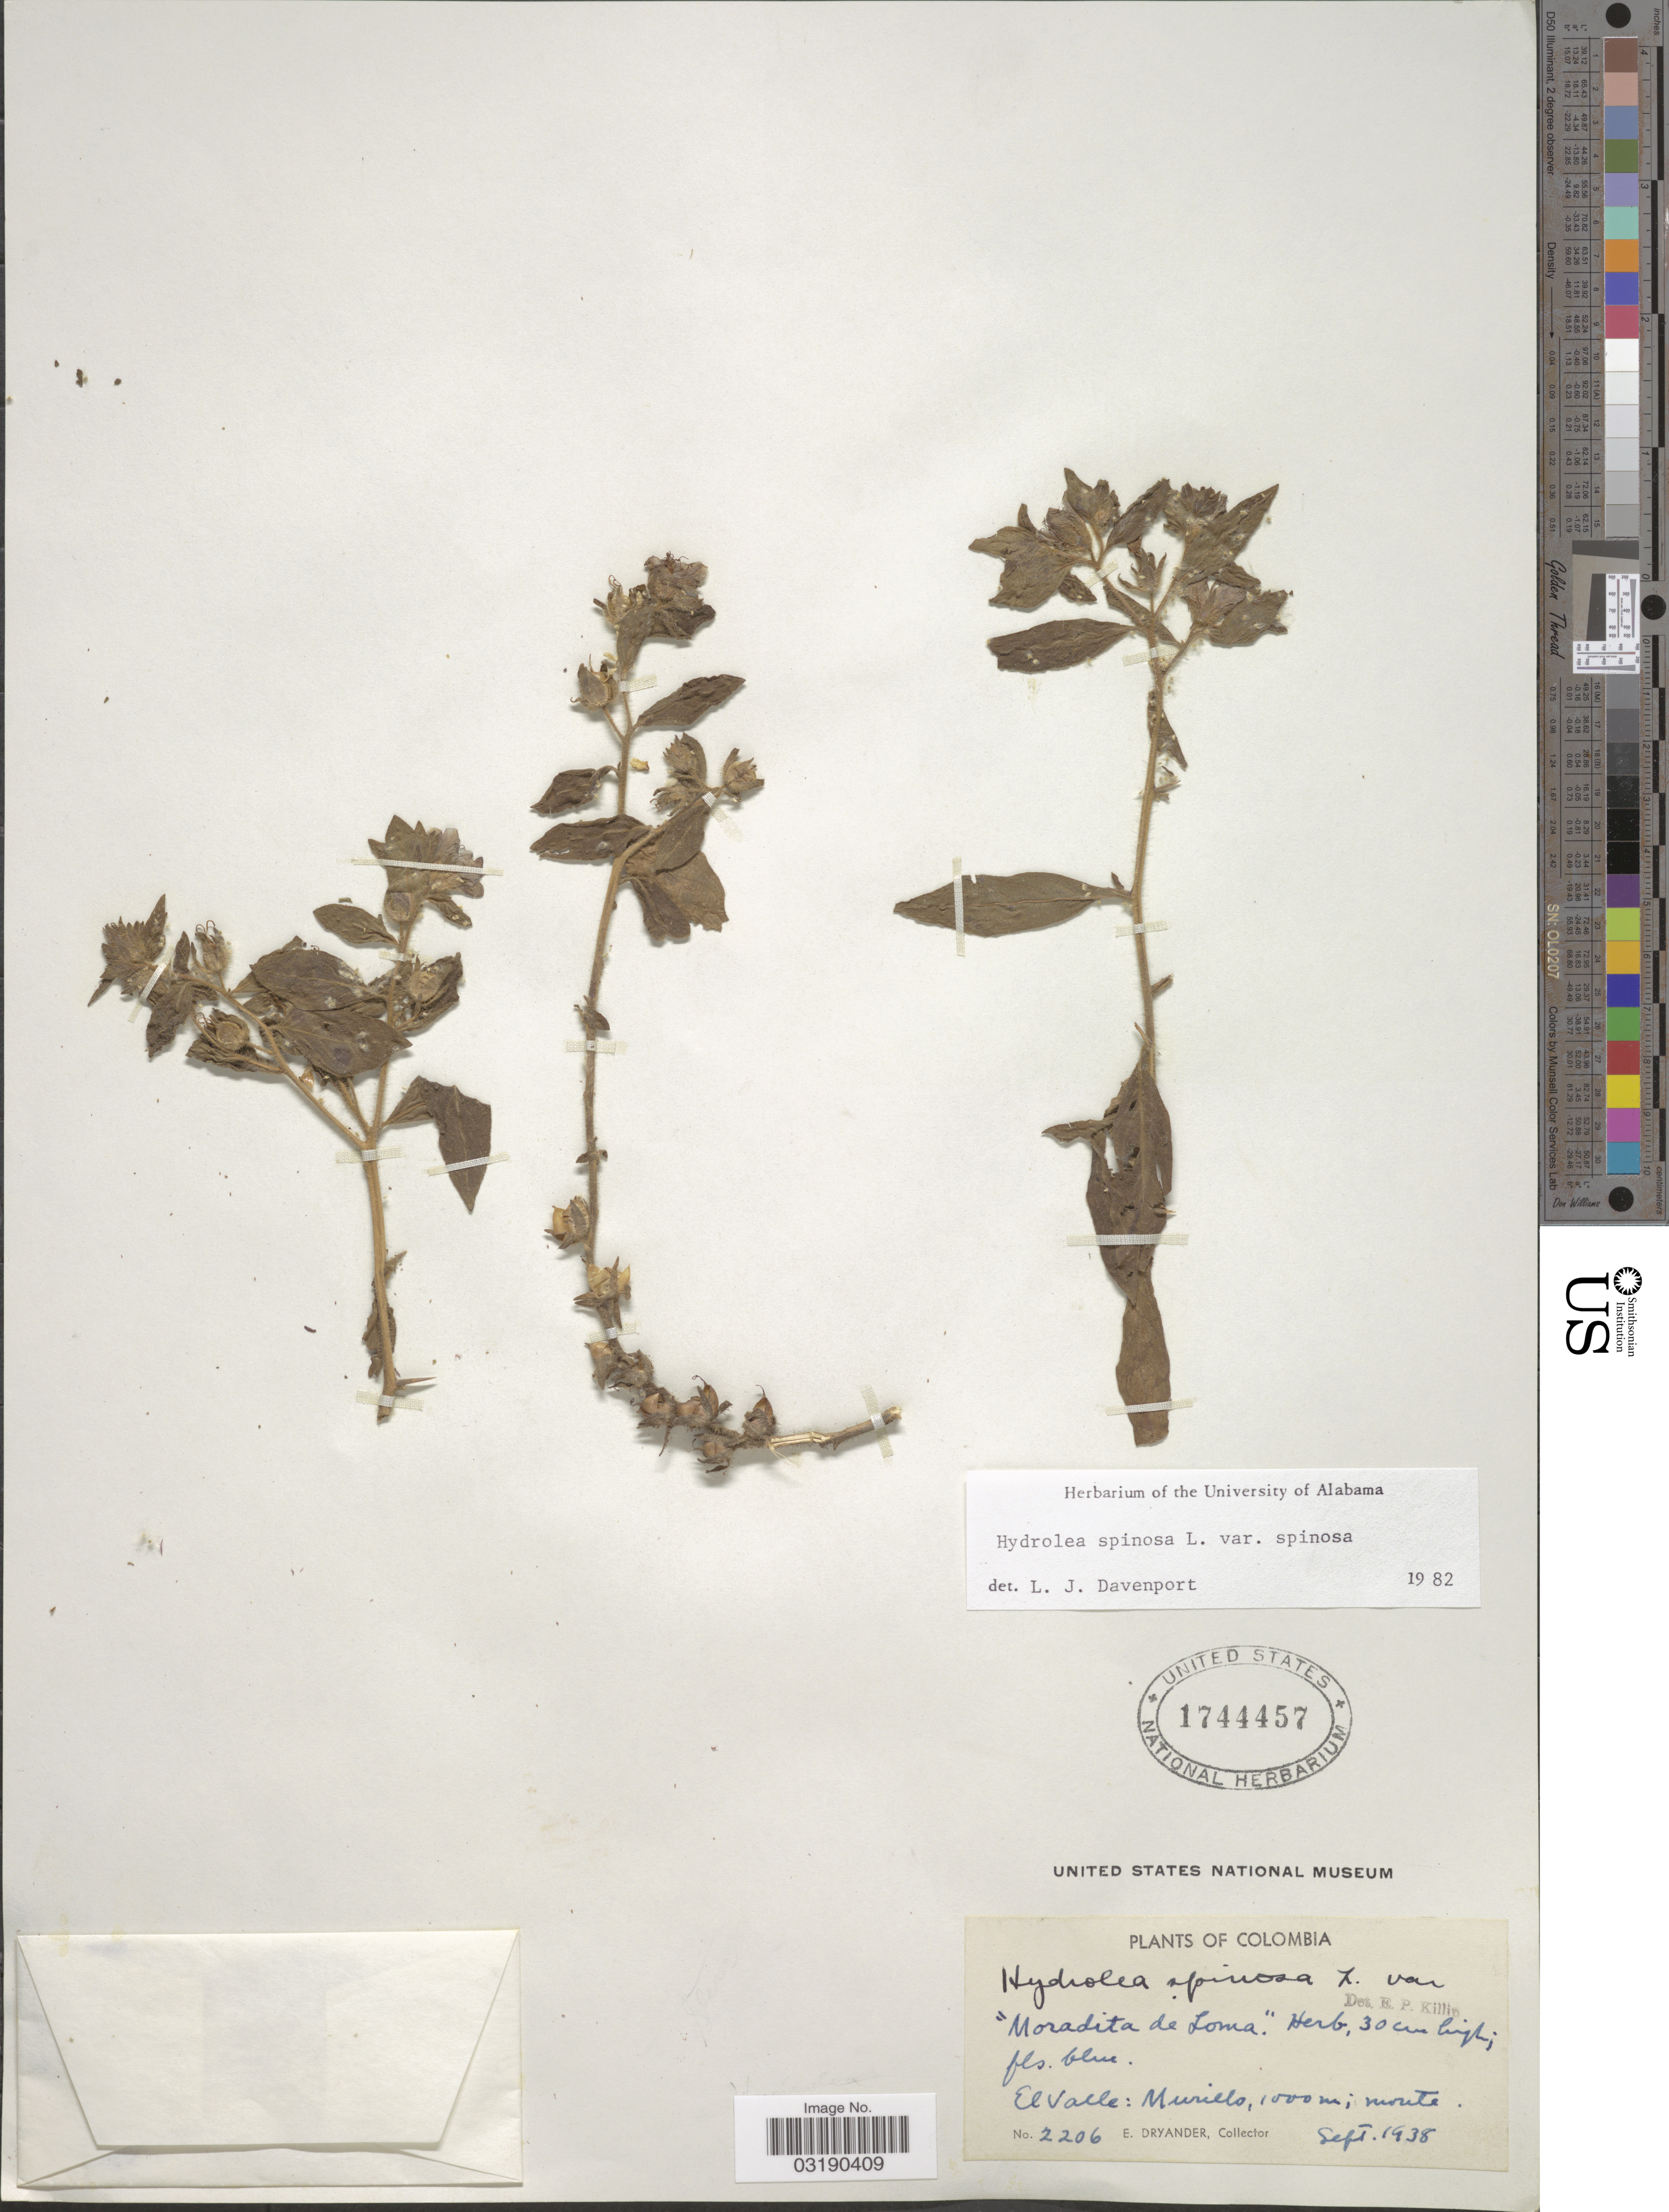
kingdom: Plantae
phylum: Tracheophyta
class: Magnoliopsida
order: Solanales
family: Hydroleaceae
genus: Hydrolea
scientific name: Hydrolea spinosa var. spinosa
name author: L.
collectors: E. Dryander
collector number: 2206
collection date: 1938-09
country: Colombia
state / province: Valle del Cauca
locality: El Valle: Murillo.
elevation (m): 1000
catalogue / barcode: US 1744457